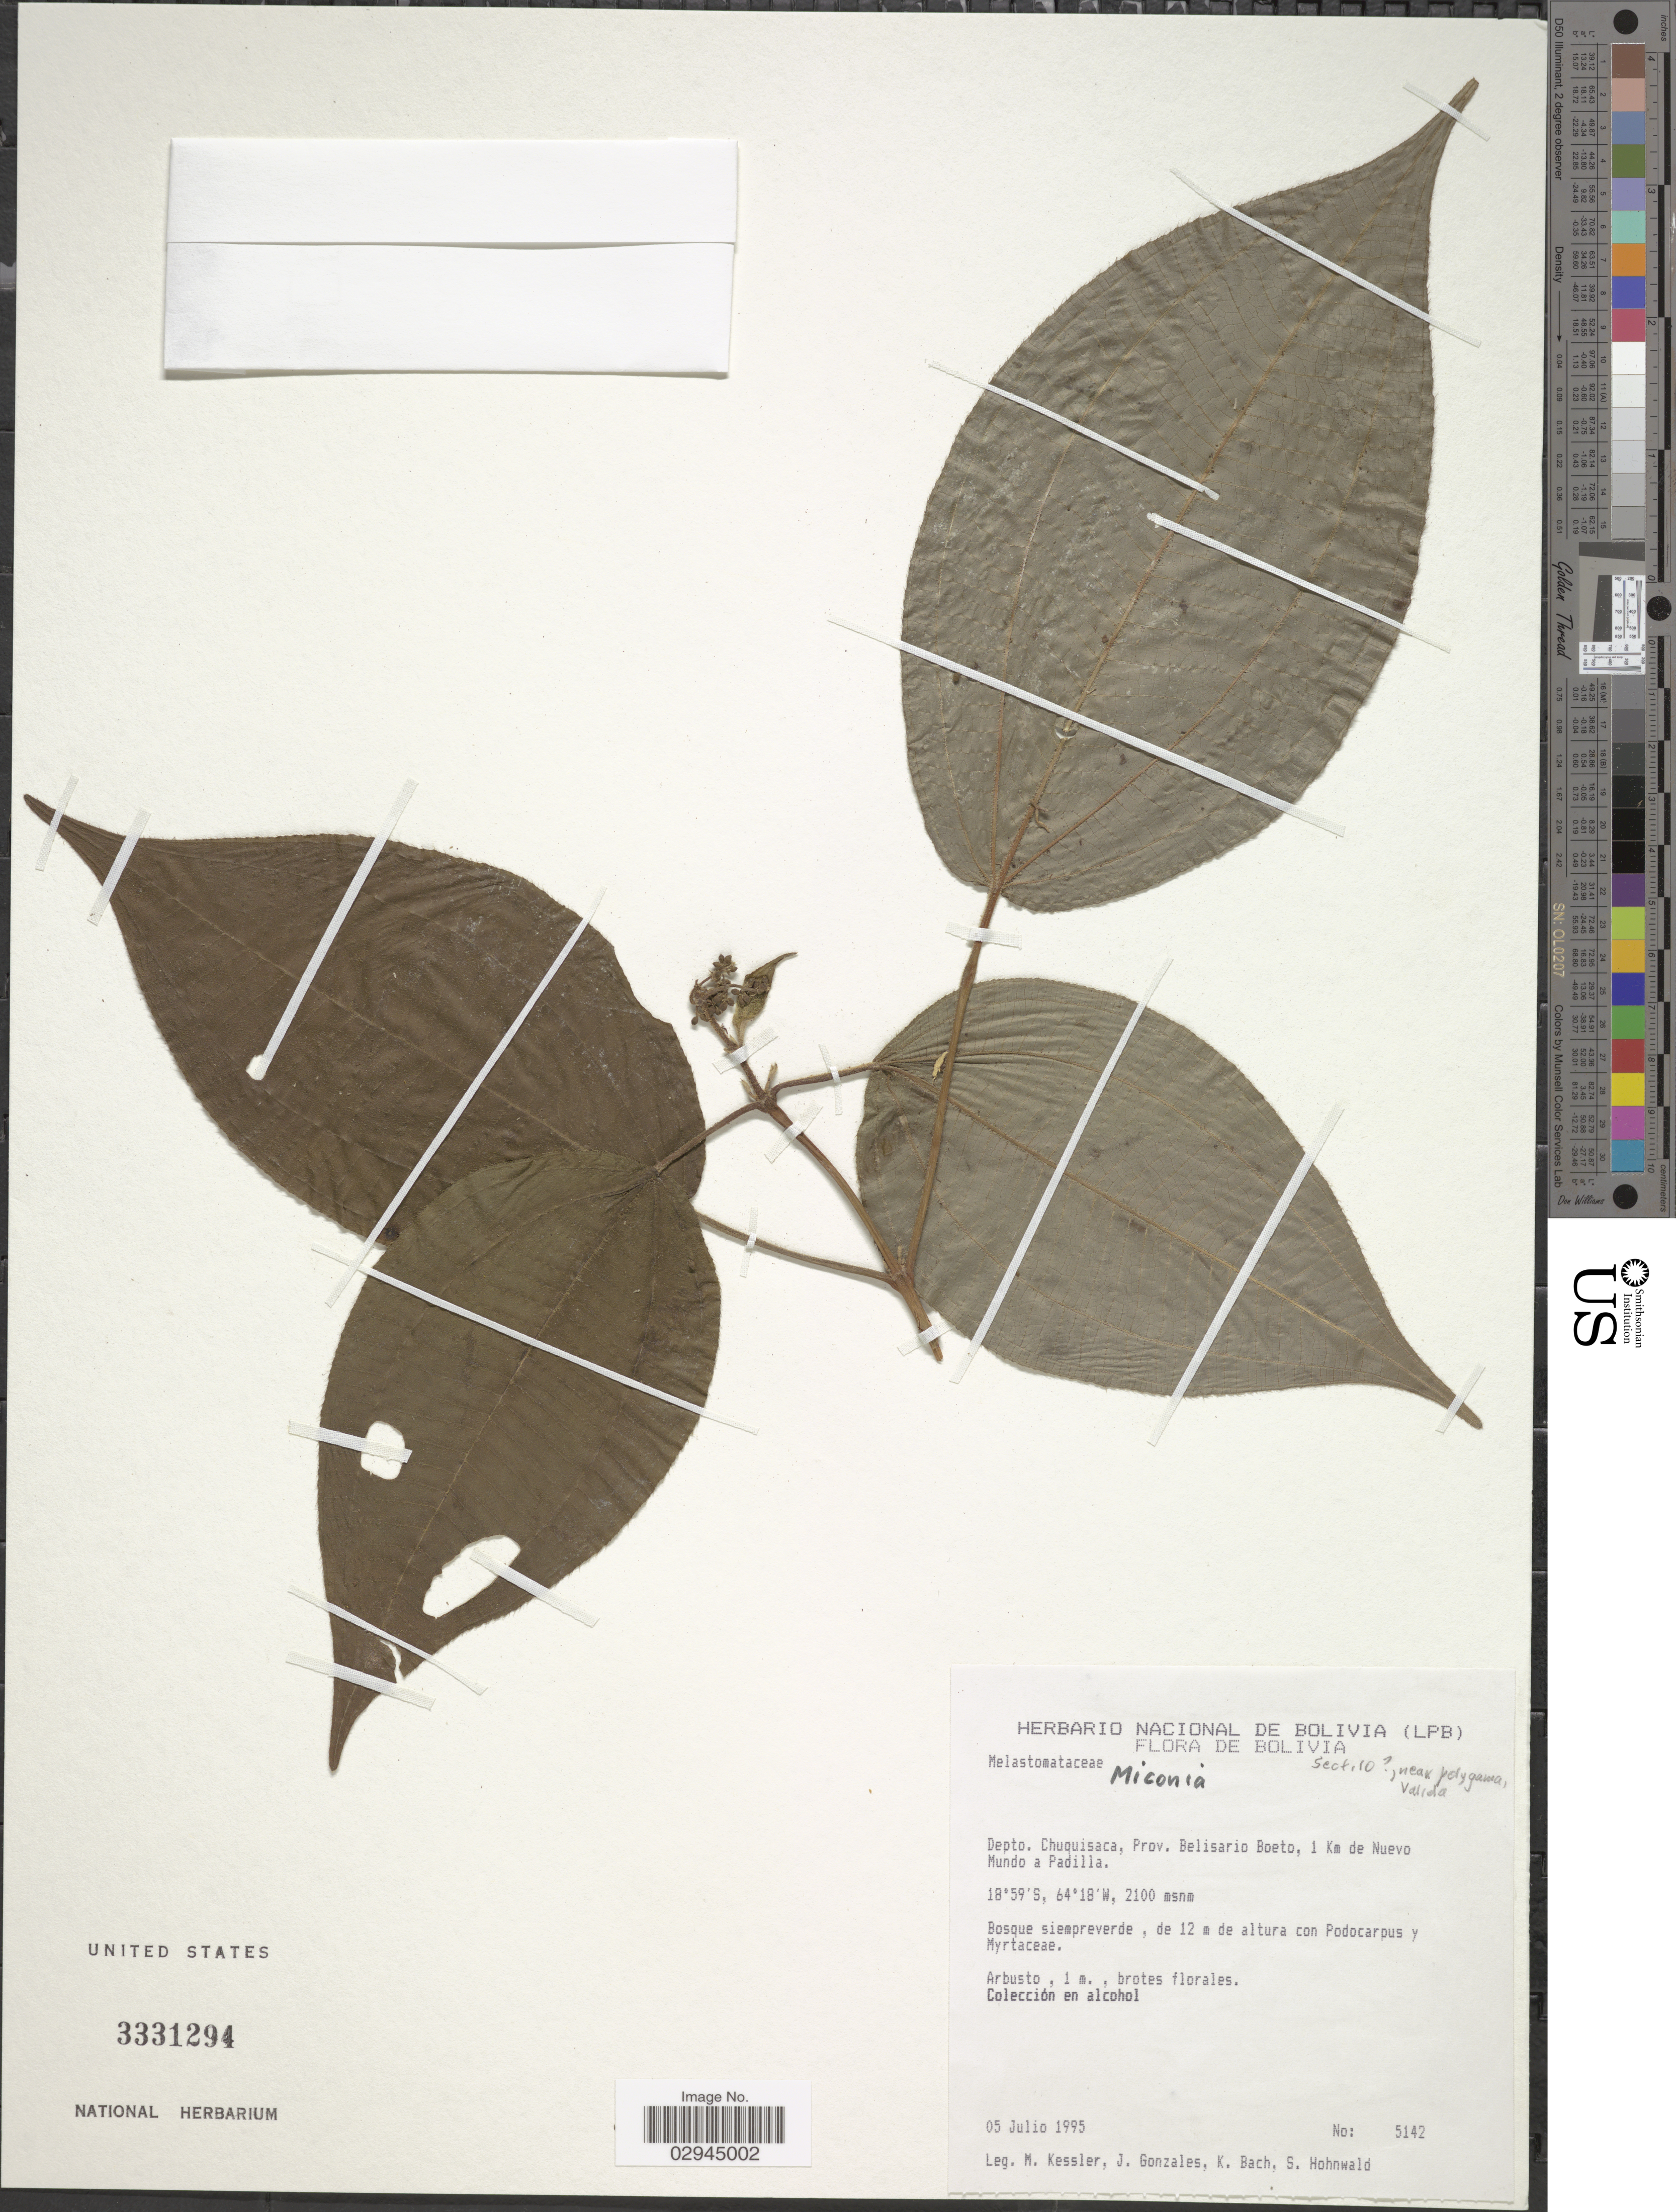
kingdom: Plantae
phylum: Tracheophyta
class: Magnoliopsida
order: Myrtales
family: Melastomataceae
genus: Miconia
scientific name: Miconia sp.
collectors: M. Kessler, J. Gonzales, K. Bach & S. Hohnwald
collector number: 5142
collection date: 1995-07-05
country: Bolivia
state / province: Chuquisaca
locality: Prov. Belisario Boeto, 1 Km de Nuevo Mundo a Padilla.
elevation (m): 2100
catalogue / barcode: US 3331294